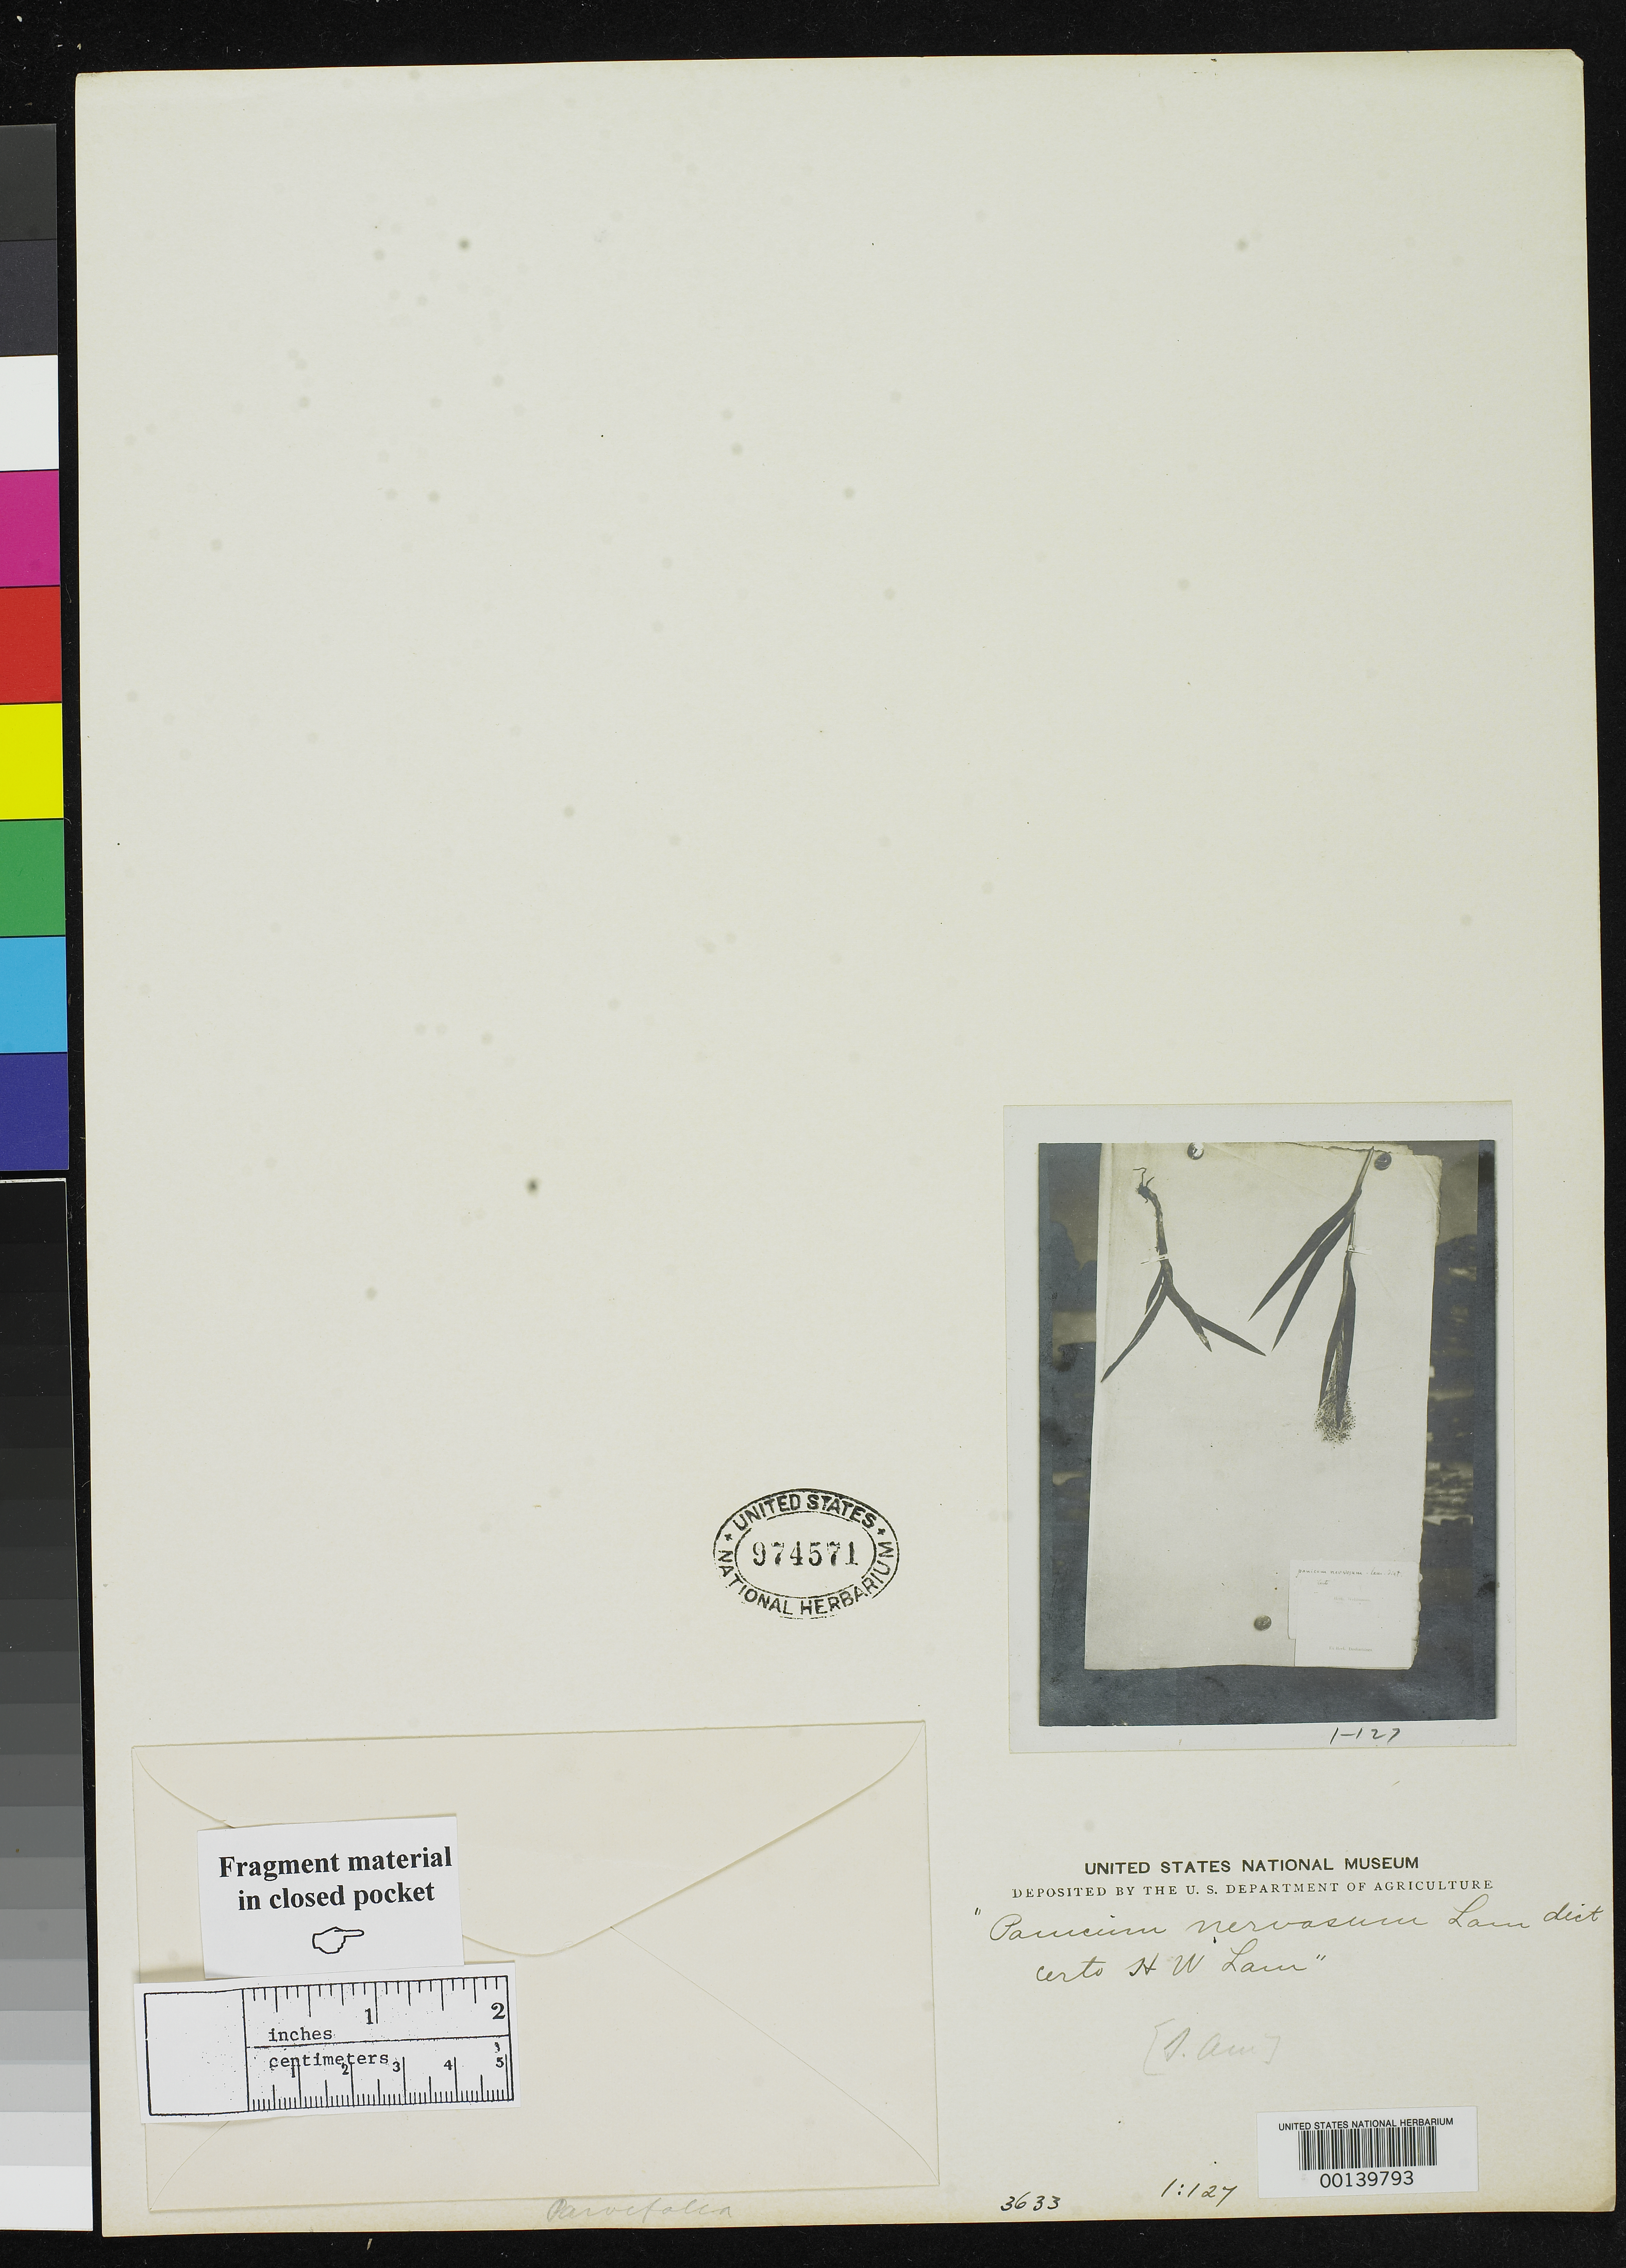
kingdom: Plantae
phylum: Tracheophyta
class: Liliopsida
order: Poales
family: Poaceae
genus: Panicum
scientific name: Panicum nervosum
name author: Lam.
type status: Type Fragment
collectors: R. L. Desfontaines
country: French Guiana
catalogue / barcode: US 974571